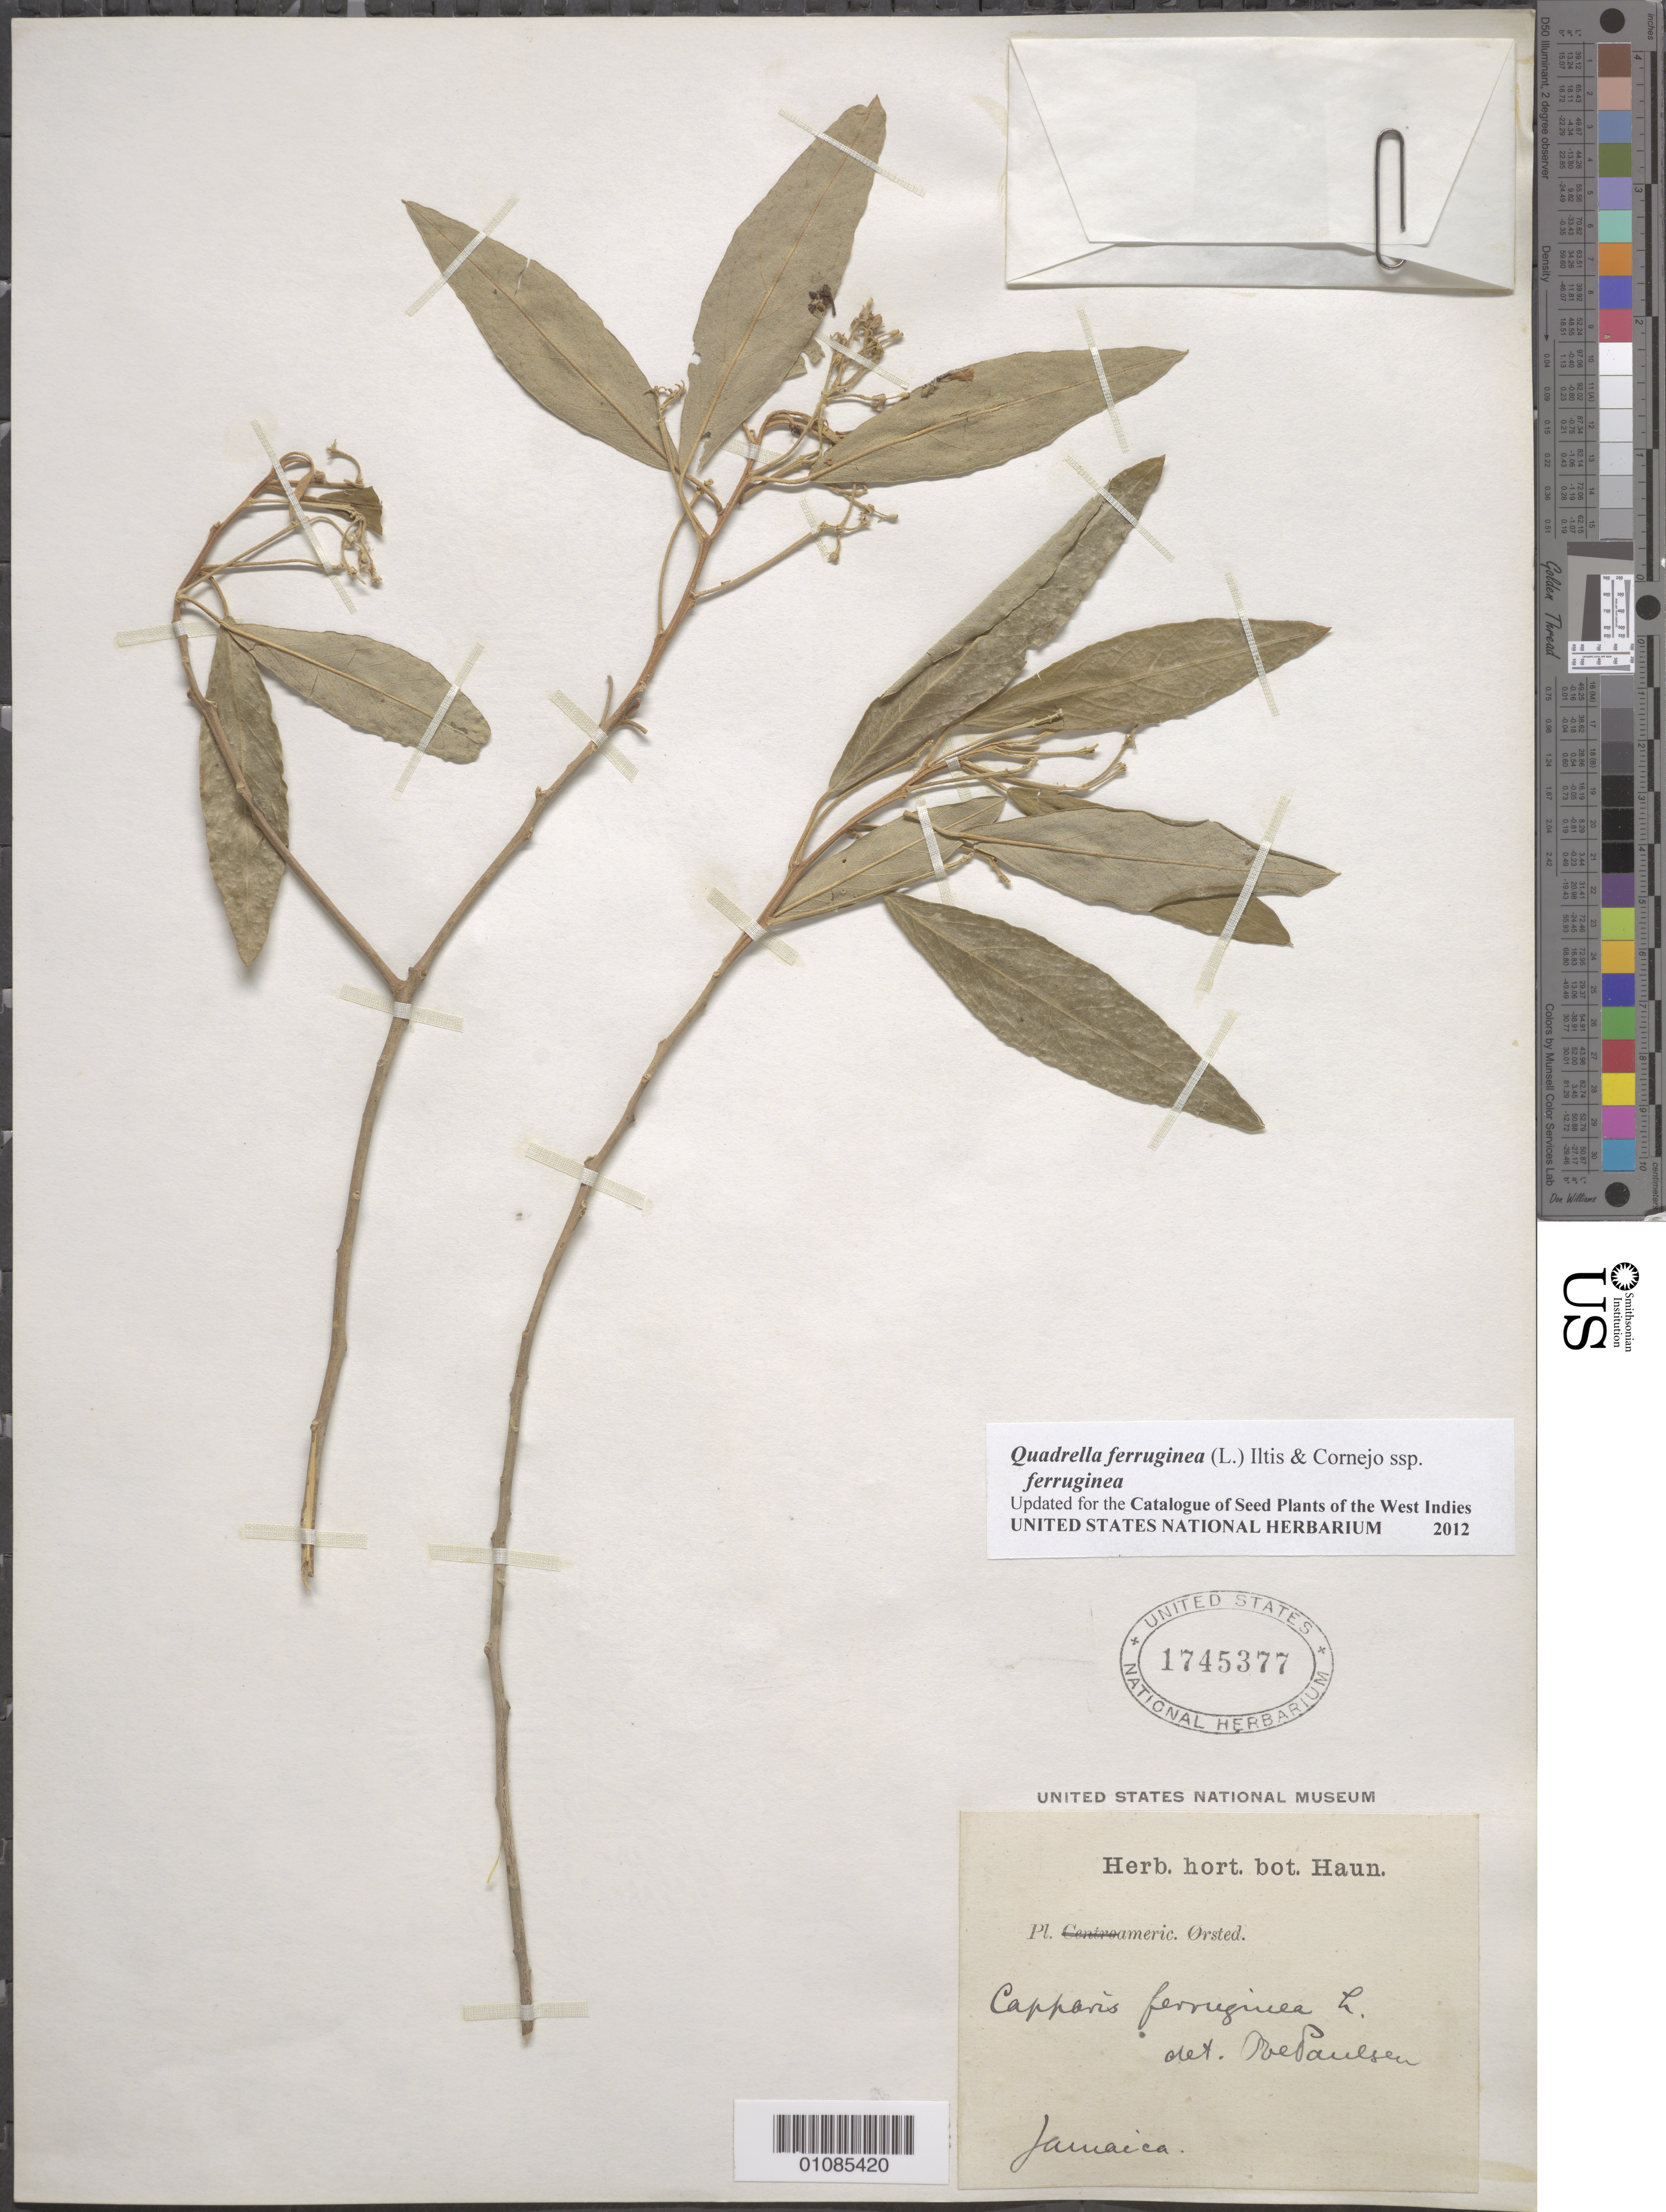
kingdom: Plantae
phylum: Tracheophyta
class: Magnoliopsida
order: Brassicales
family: Capparaceae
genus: Quadrella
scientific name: Quadrella ferruginea subsp. ferruginea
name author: (L.) Cornejo & Iltis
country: Jamaica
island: Jamaica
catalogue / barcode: US 1745377